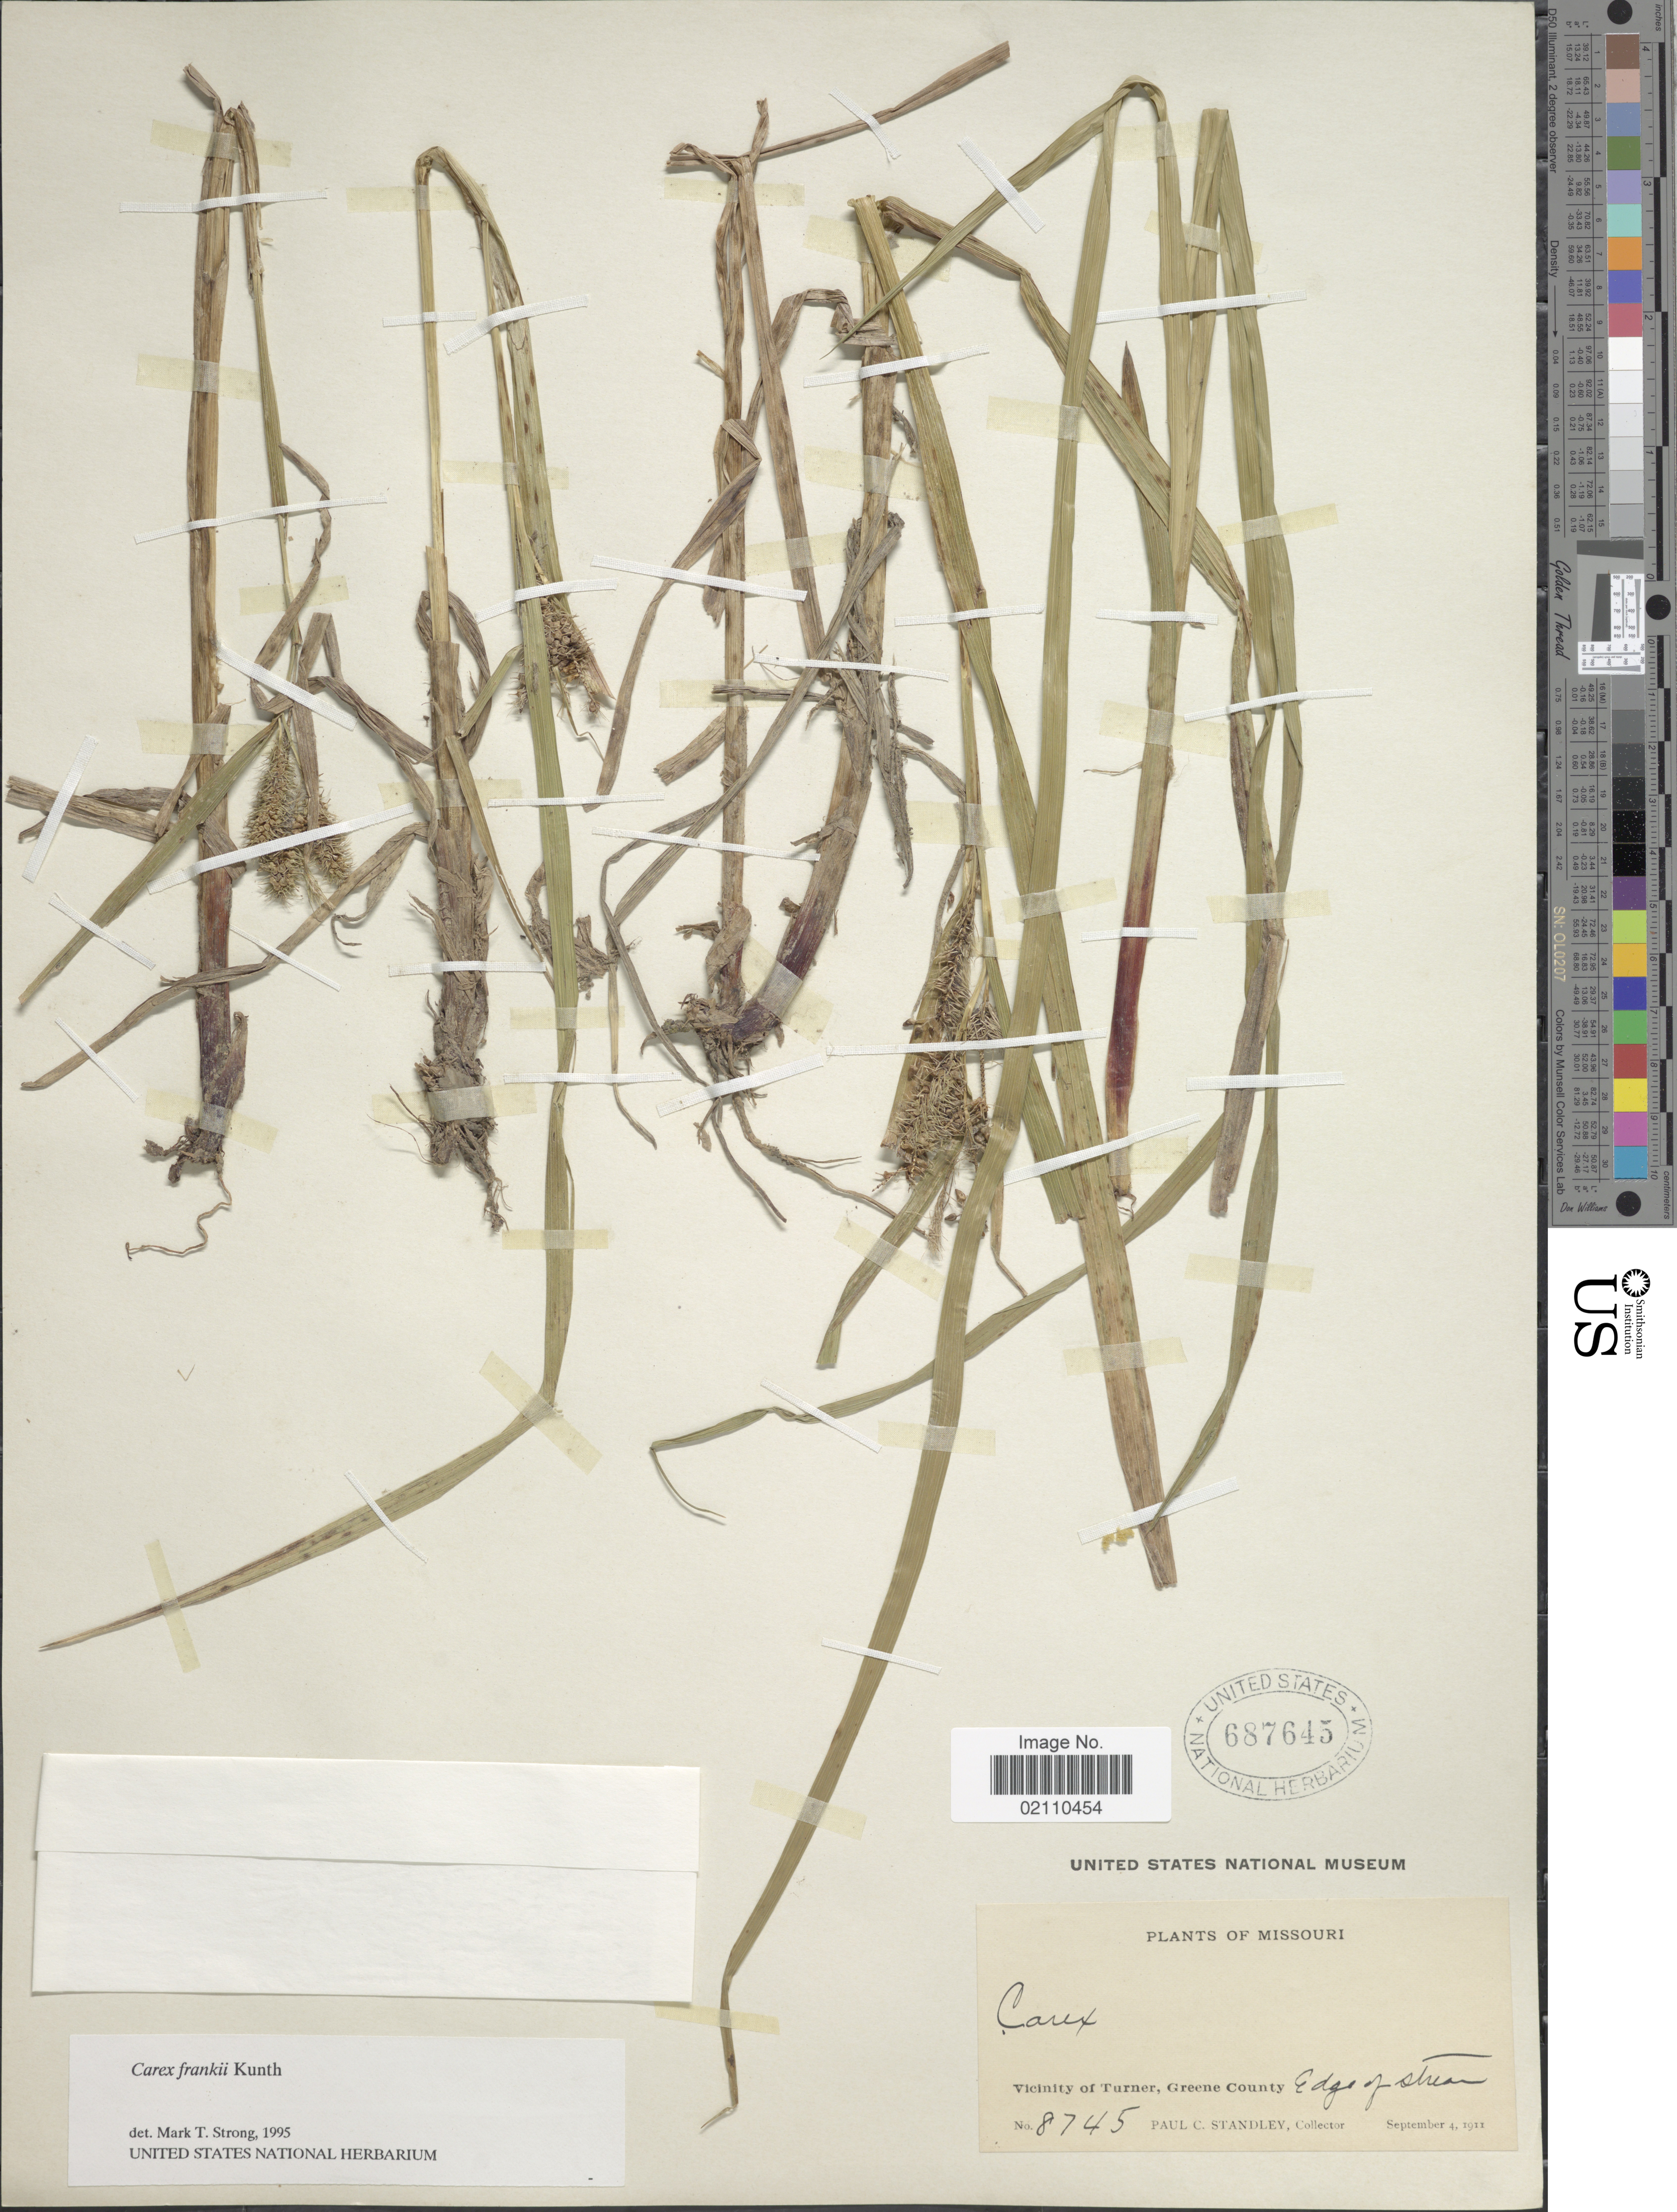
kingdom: Plantae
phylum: Tracheophyta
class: Liliopsida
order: Poales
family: Cyperaceae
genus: Carex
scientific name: Carex frankii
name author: Kunth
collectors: P. C. Standley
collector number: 8745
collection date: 1911-09-04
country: United States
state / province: Missouri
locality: Vicinity of Turner, Greene County, Edge of stream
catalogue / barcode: US 687645